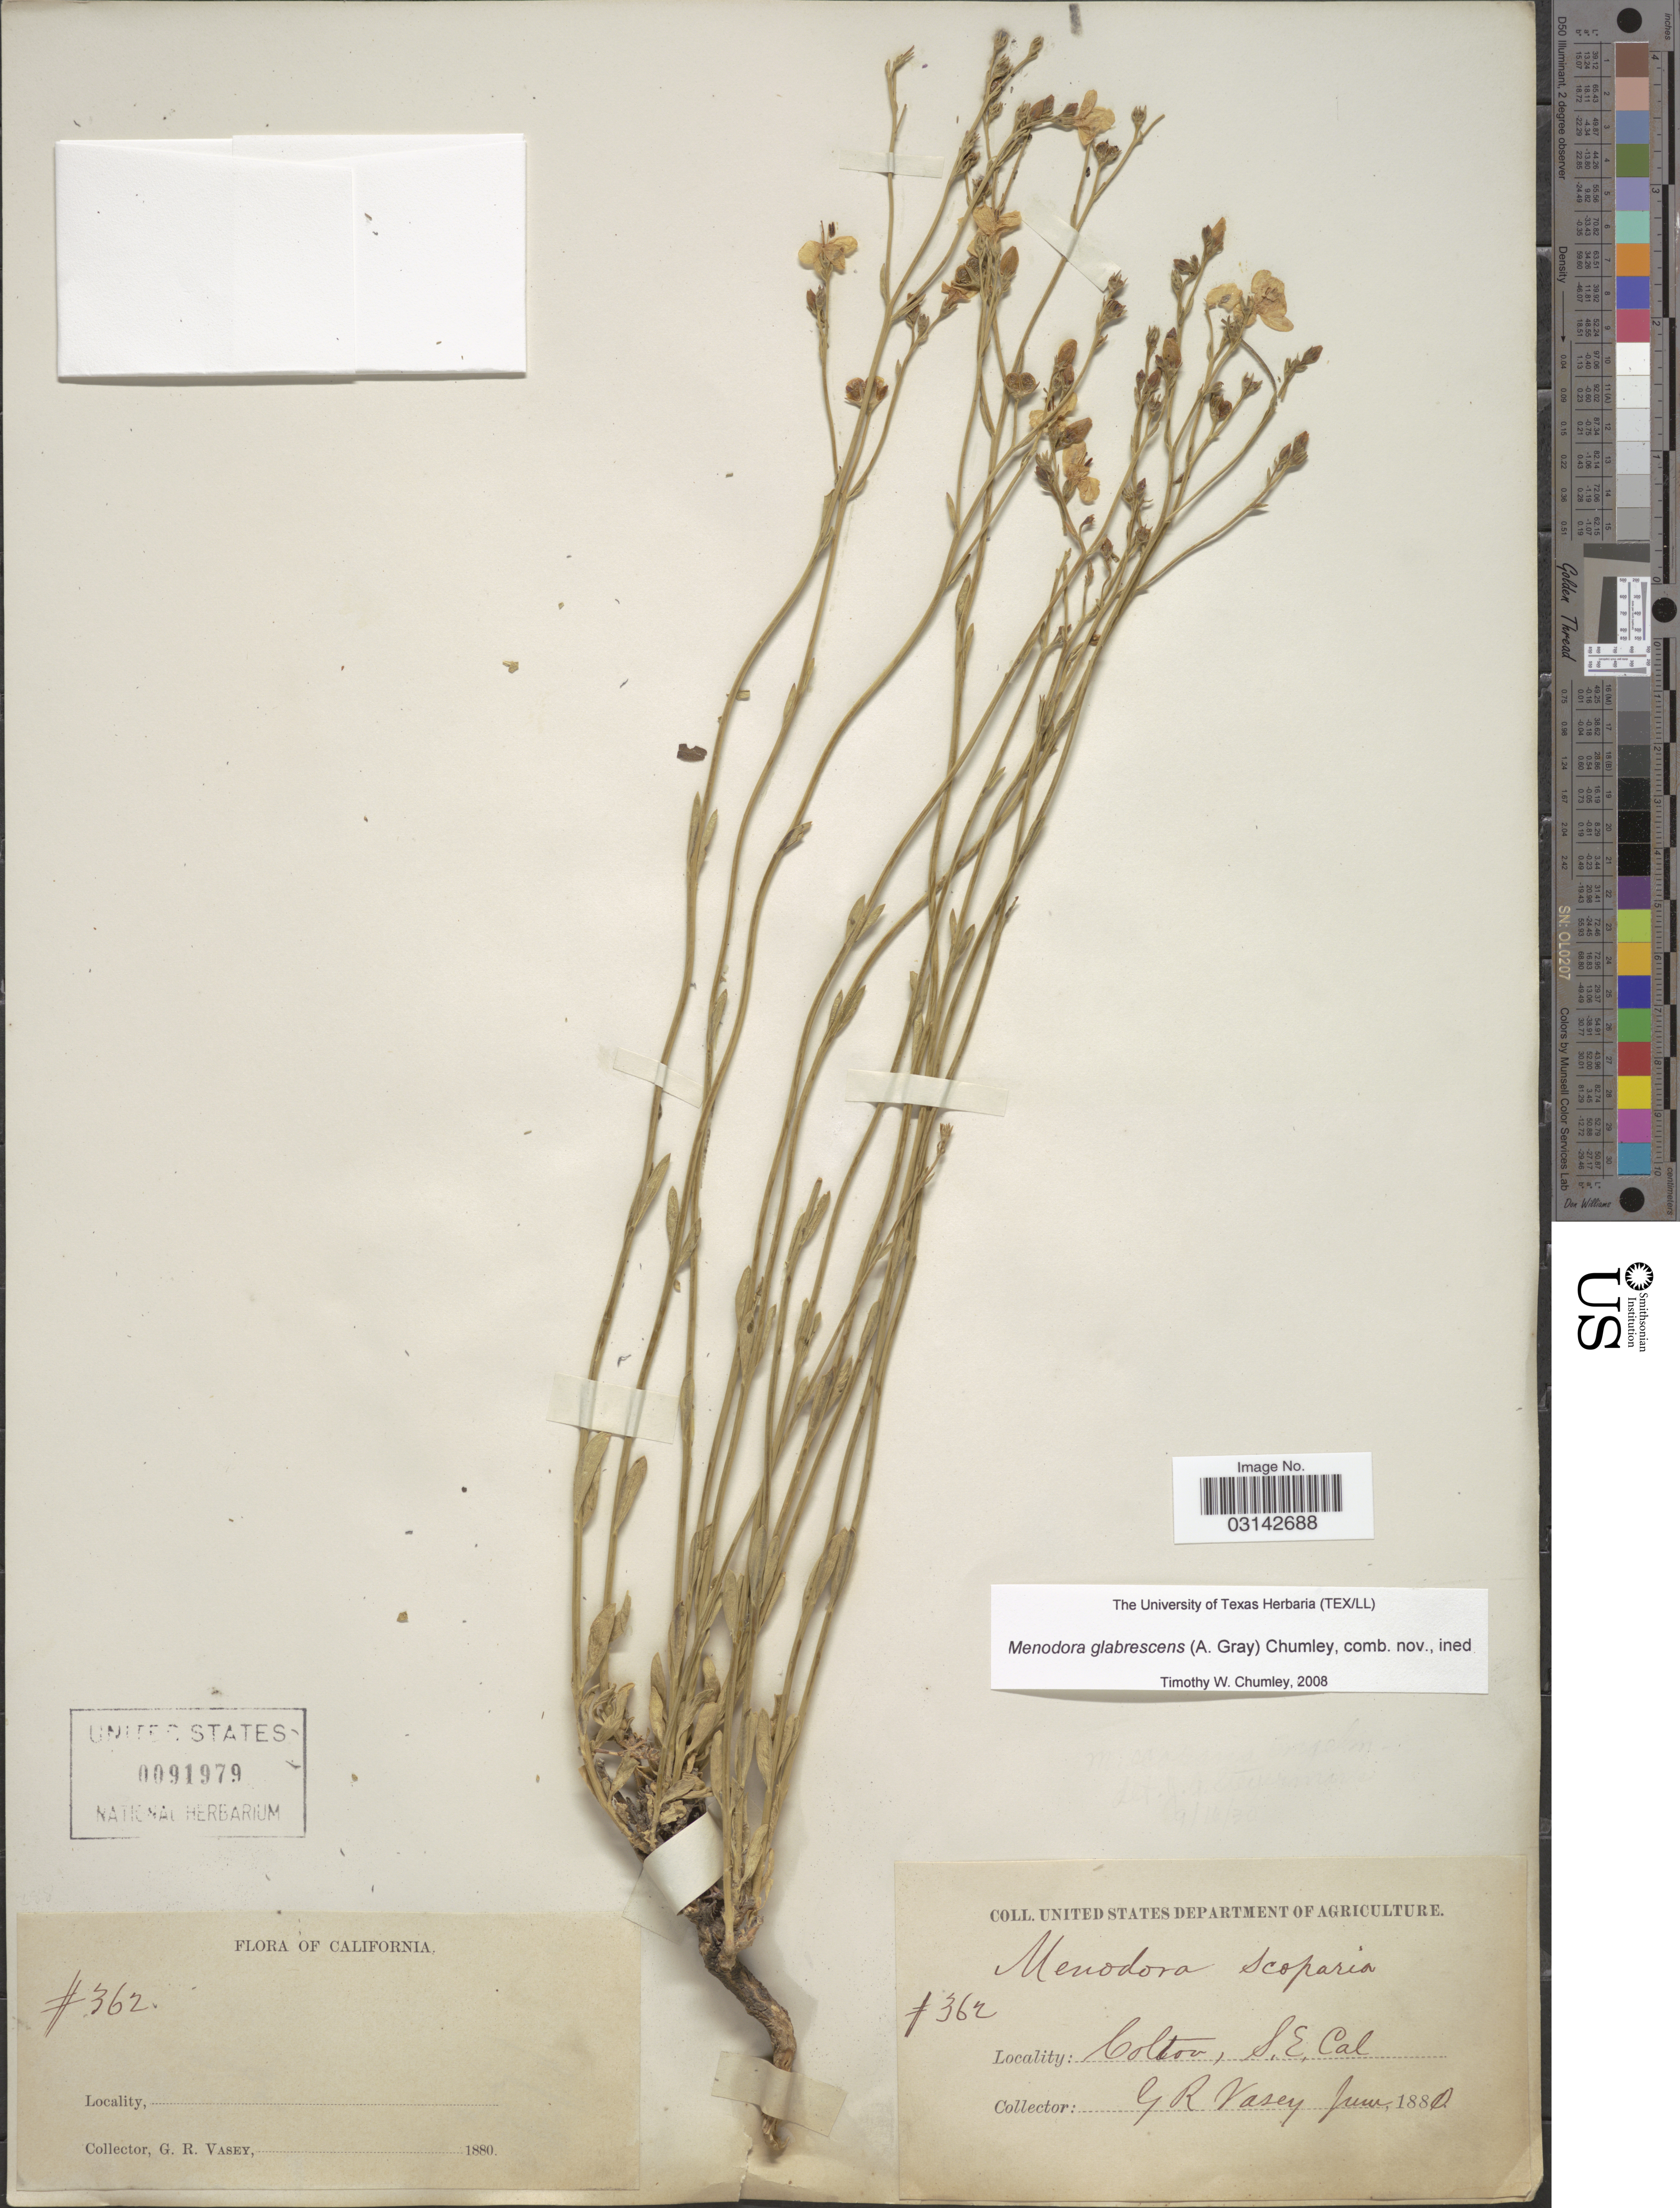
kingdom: Plantae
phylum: Tracheophyta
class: Magnoliopsida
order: Lamiales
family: Oleaceae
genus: Menodora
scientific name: Menodora glabrescens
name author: Chumley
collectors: G. R. Vasey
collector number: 362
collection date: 1880-06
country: United States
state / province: California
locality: Colton, S.E. Cal.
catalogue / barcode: US 91979